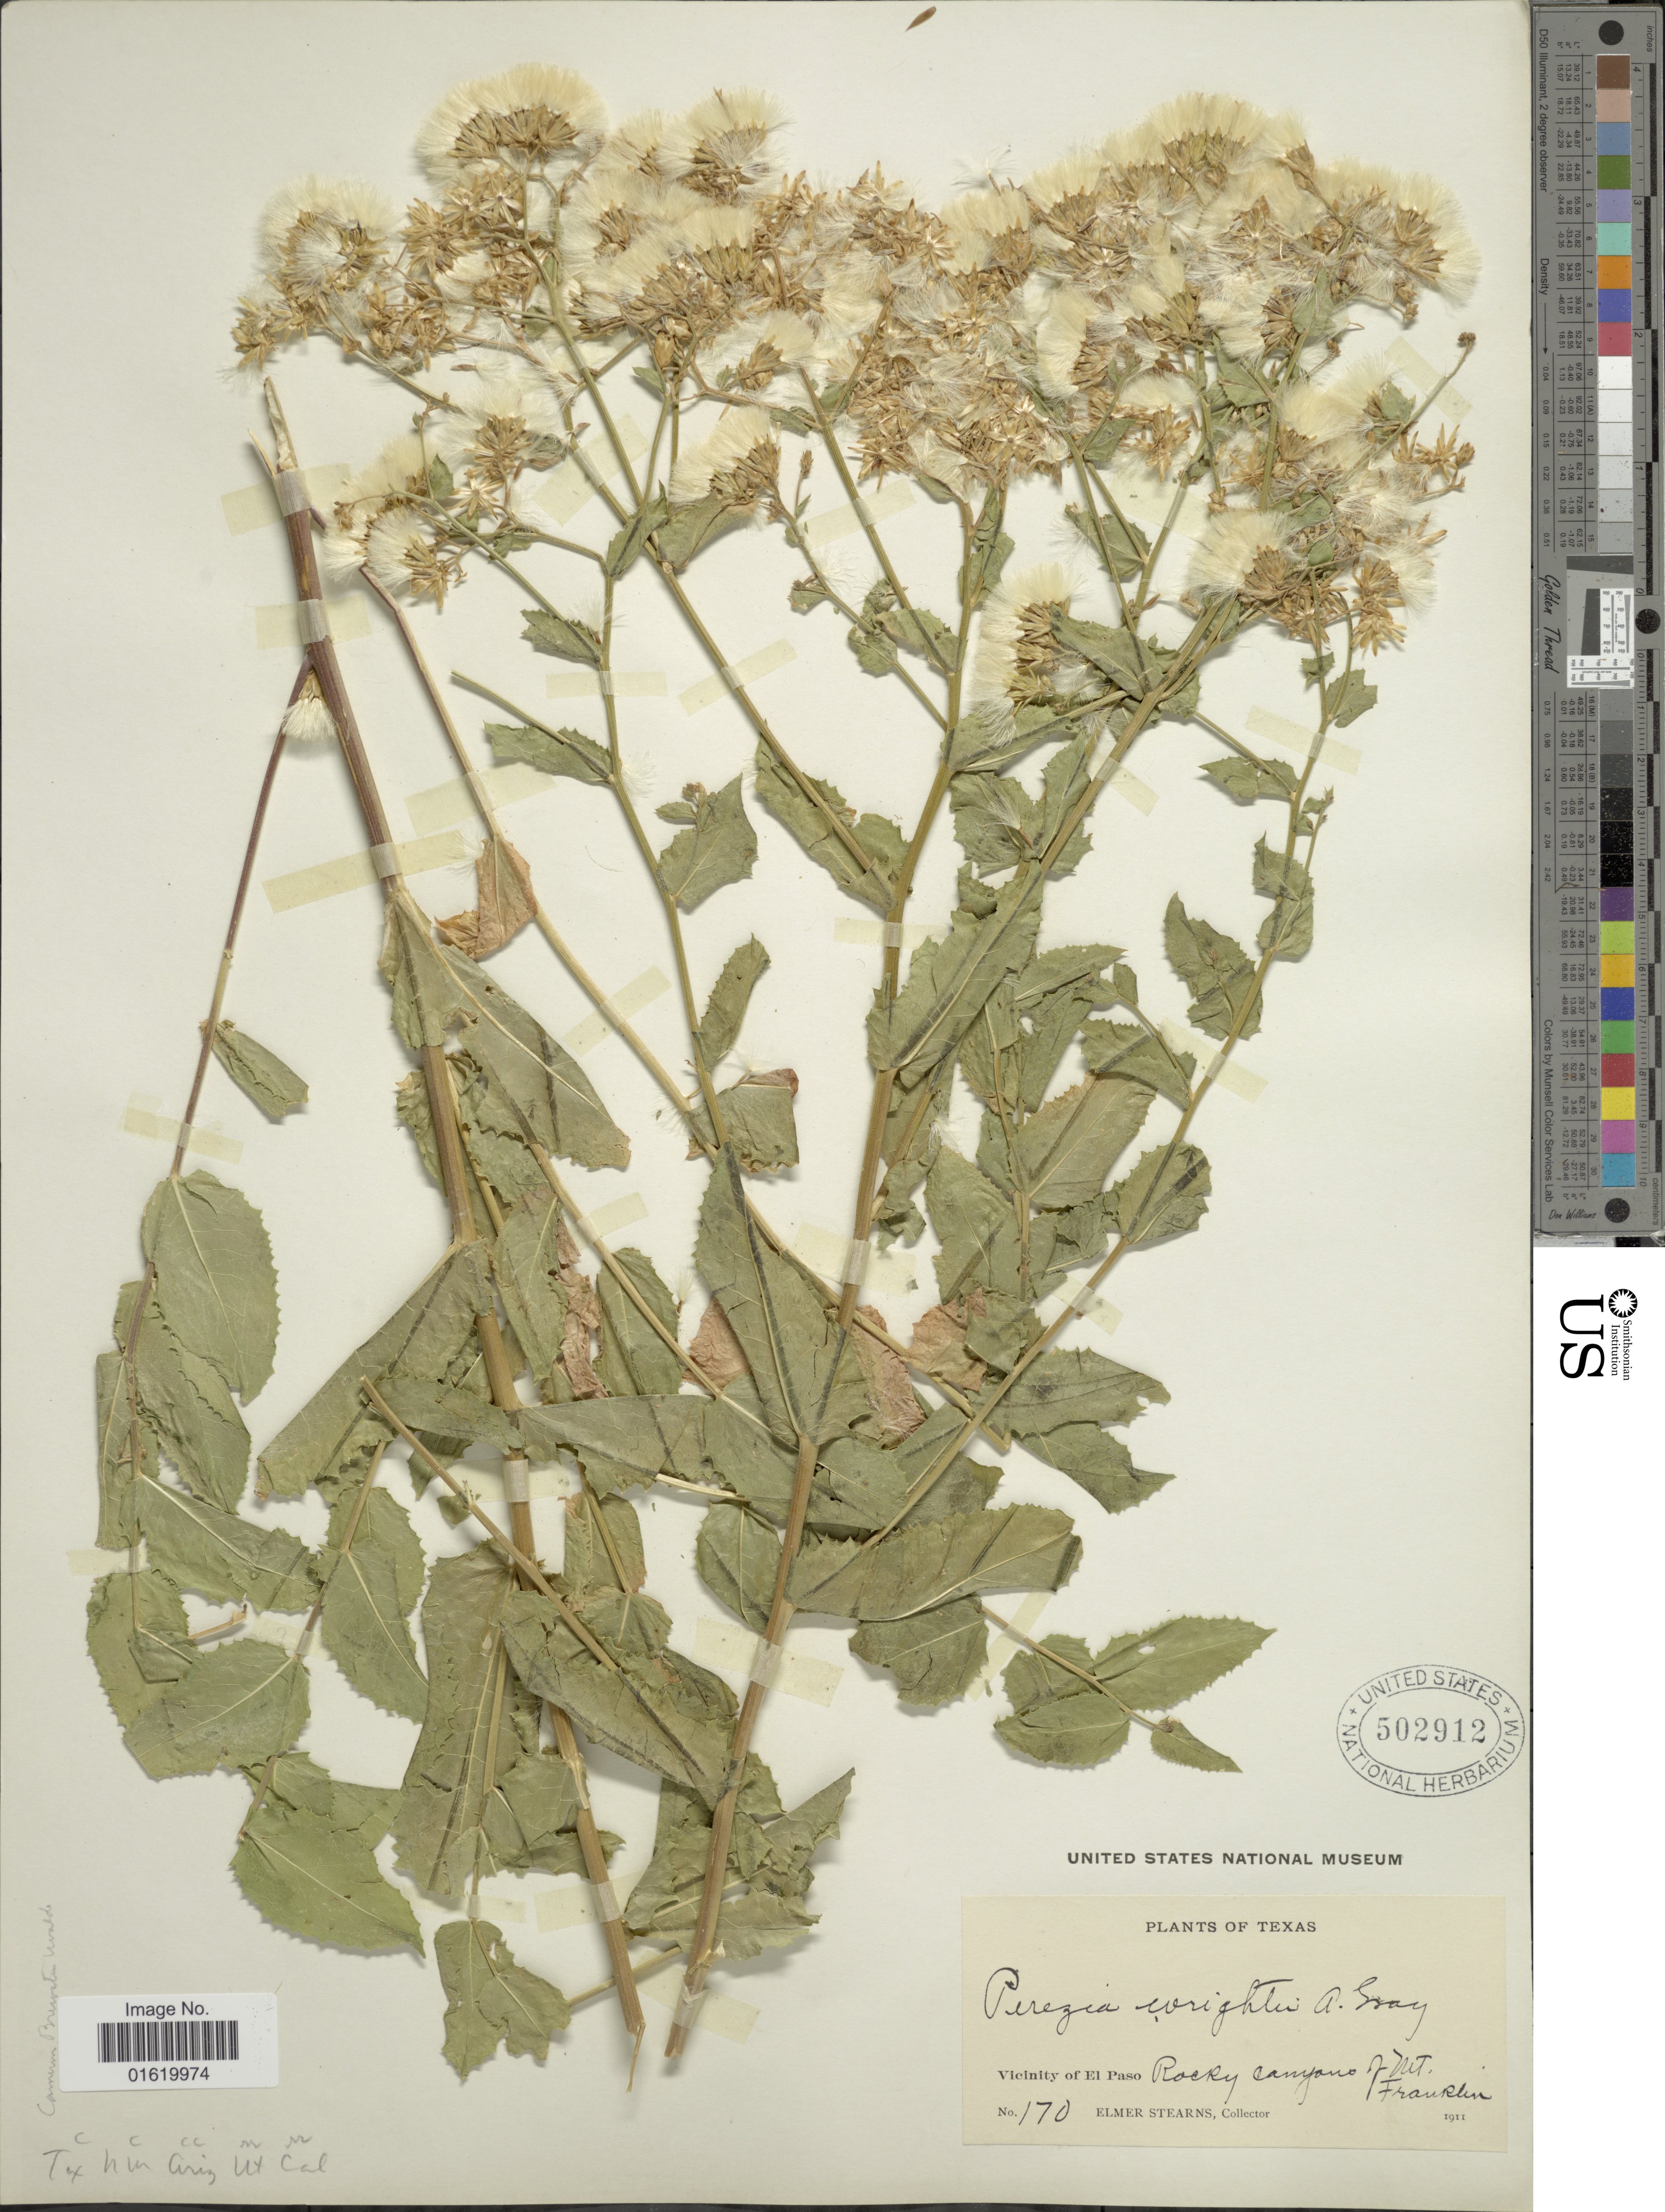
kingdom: Plantae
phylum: Tracheophyta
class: Magnoliopsida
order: Asterales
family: Asteraceae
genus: Acourtia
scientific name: Acourtia wrightii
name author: (A. Gray) Reveal & R.M. King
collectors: E. Stearns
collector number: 170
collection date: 1911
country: United States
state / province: Texas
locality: Vicinity of El Paso, Rocky canyons of Mt. Franklin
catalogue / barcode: US 502912